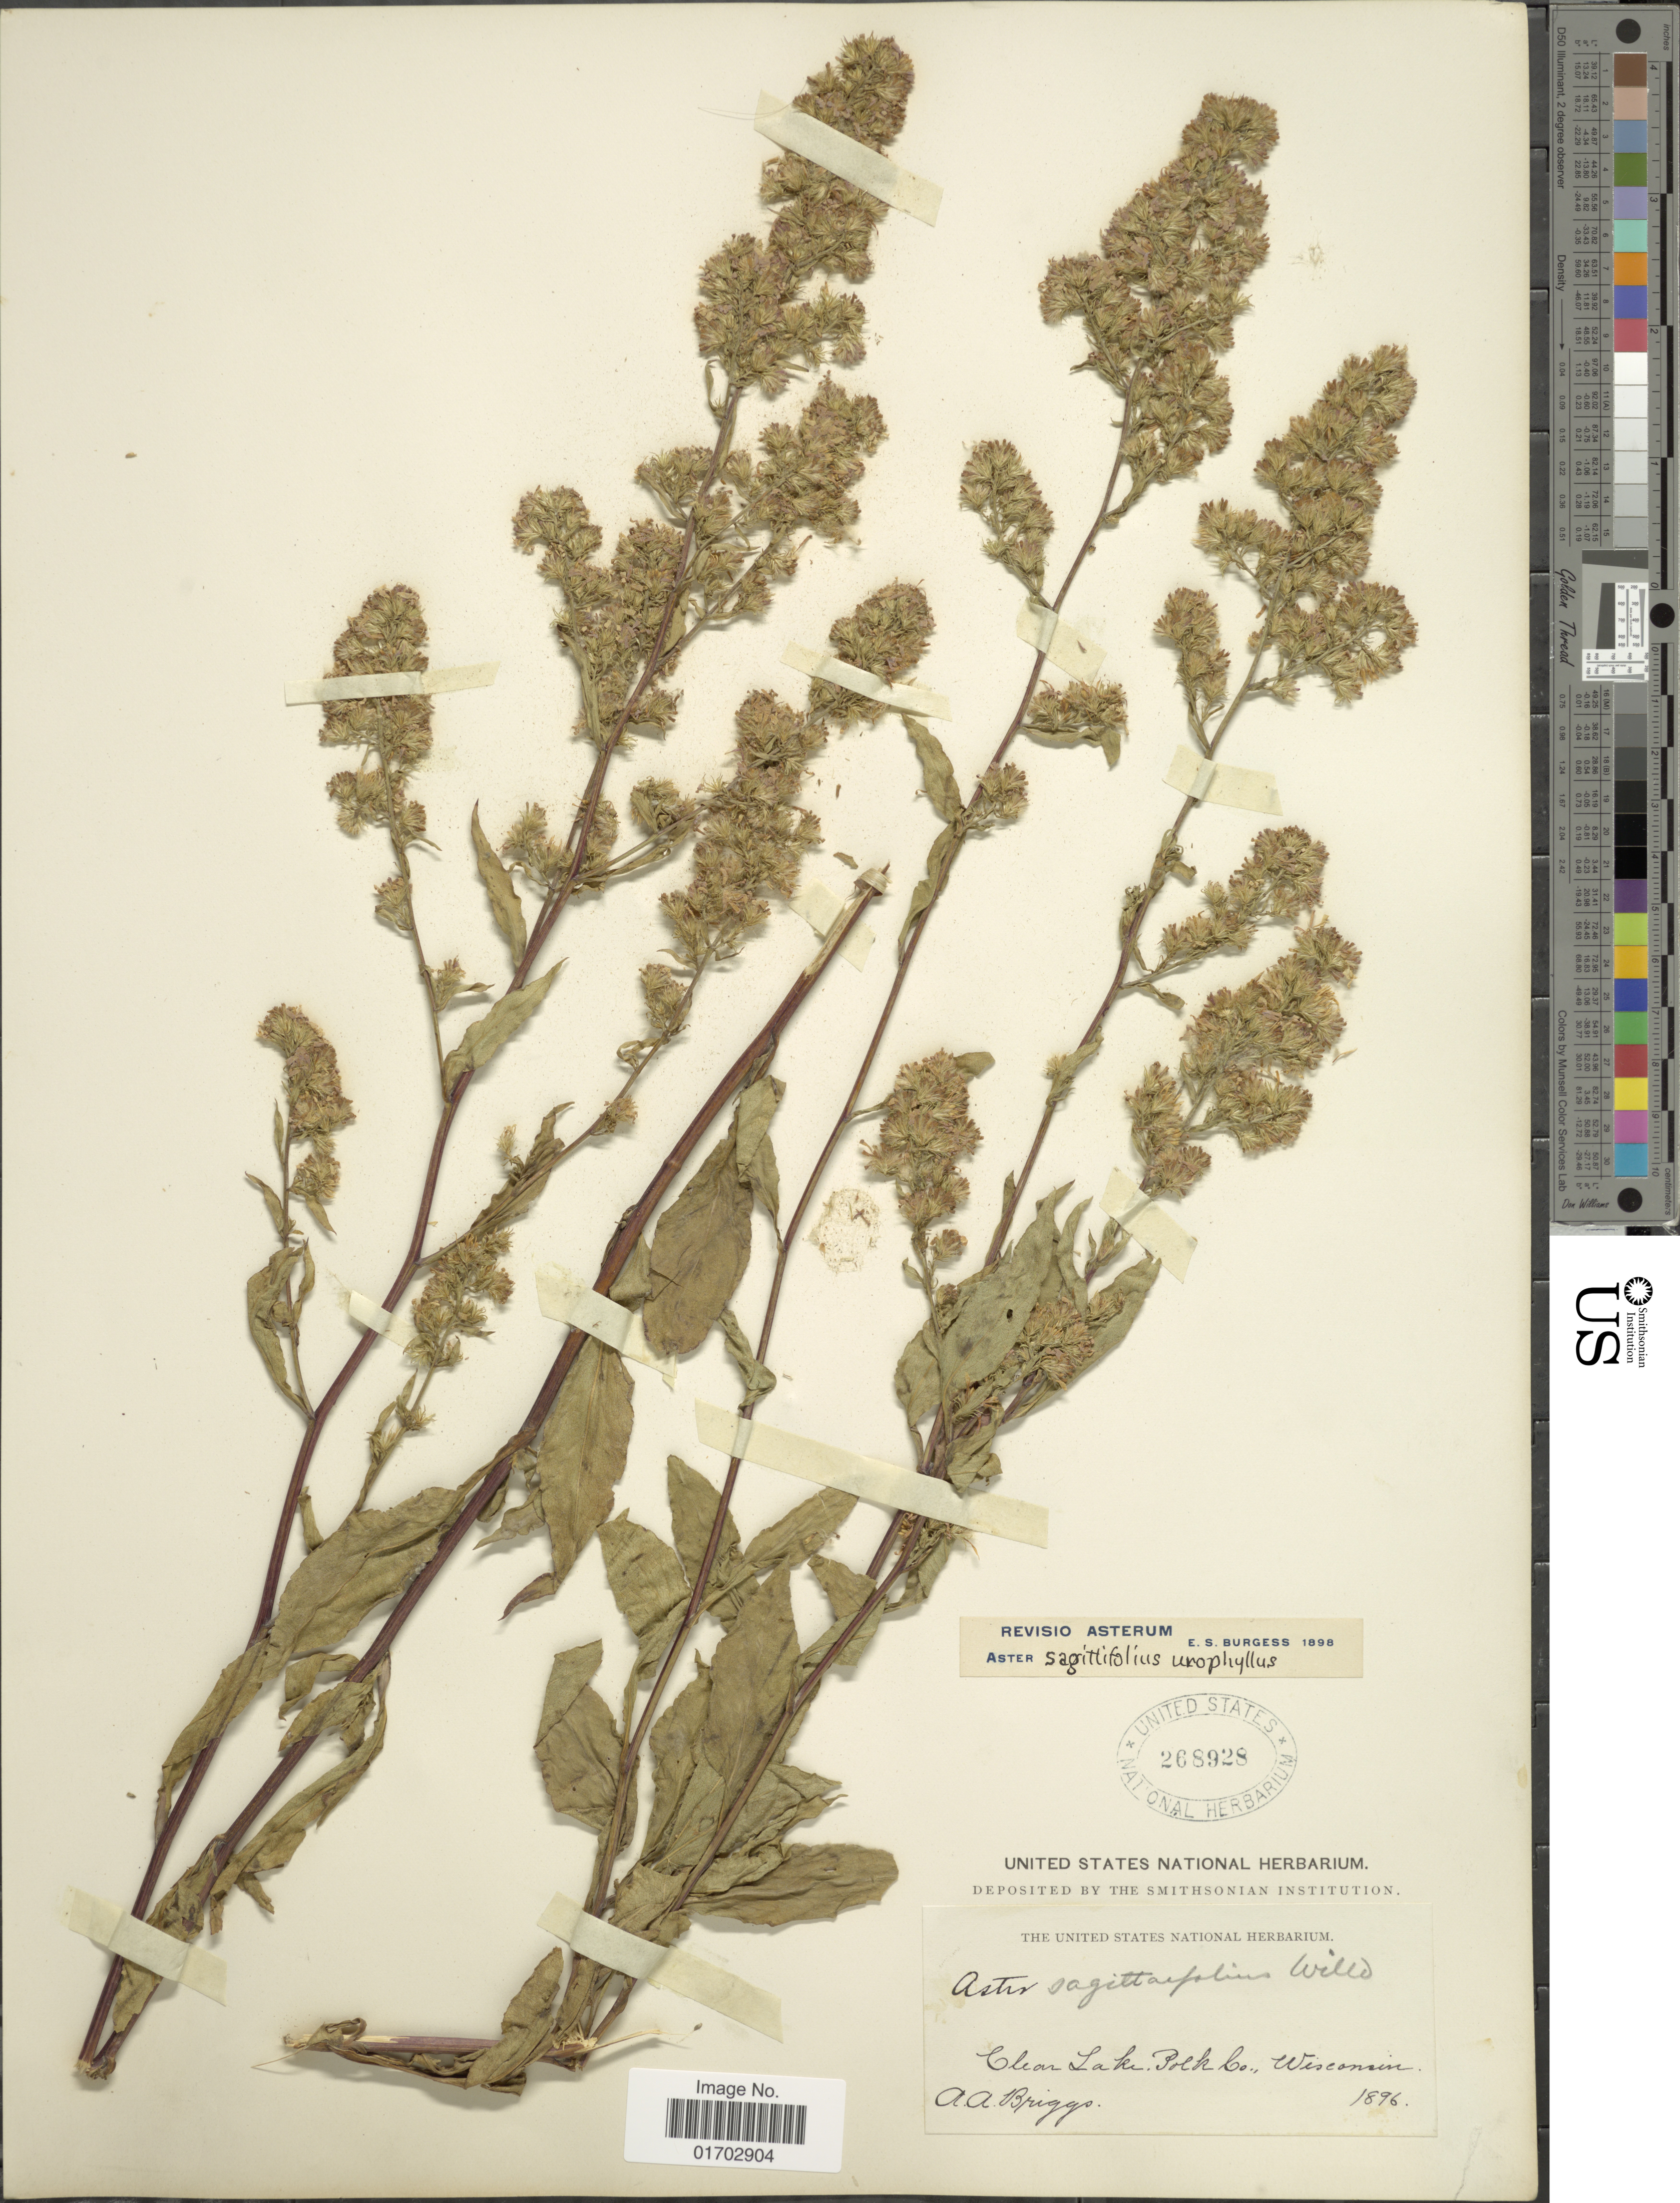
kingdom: Plantae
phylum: Tracheophyta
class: Magnoliopsida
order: Asterales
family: Asteraceae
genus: Symphyotrichum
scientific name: Symphyotrichum urophyllum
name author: (Lindl. ex DC.) G.L. Nesom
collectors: A. Briggs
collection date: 1896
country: United States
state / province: Wisconsin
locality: Clear Lake. Polk Co.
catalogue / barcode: US 268928